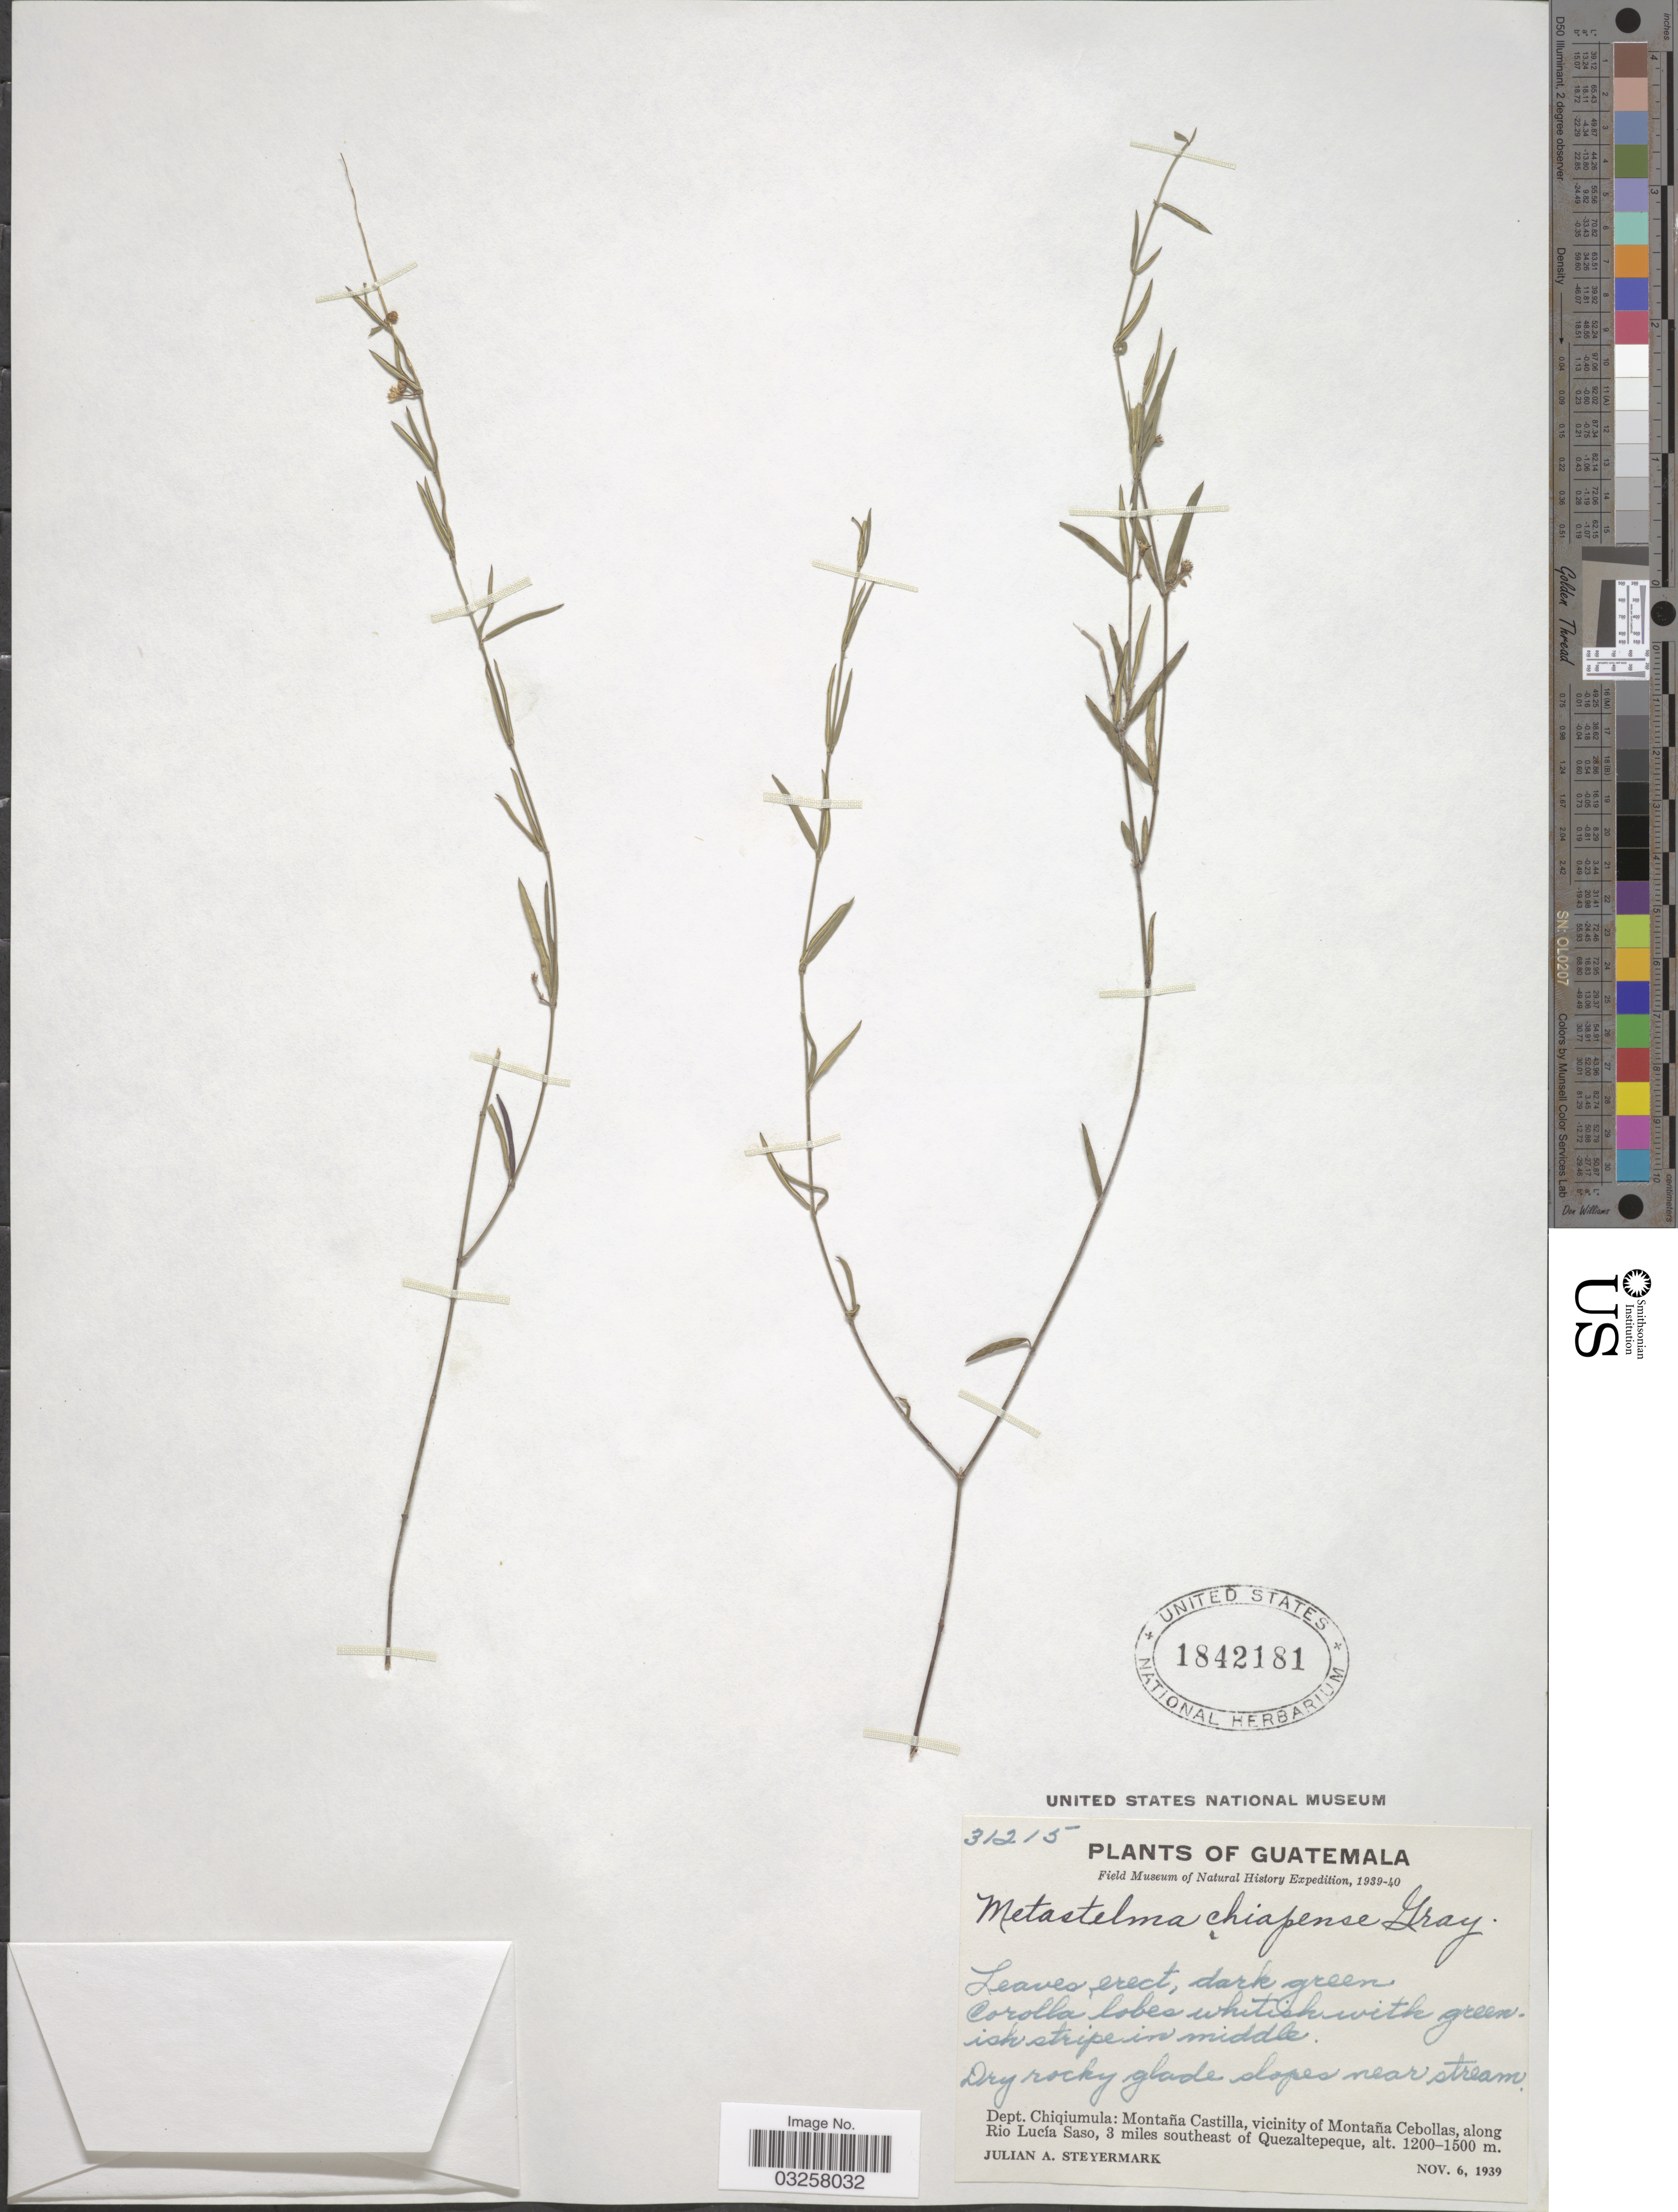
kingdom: Plantae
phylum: Tracheophyta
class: Magnoliopsida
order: Gentianales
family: Apocynaceae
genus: Metastelma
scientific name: Metastelma arizonicum subsp. chiapense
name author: (A. Gray) Liede & Meve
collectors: J. Steyermark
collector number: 31215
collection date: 1939-11-06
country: Guatemala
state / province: Chiquimula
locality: Dept. Chiquimula: Montaña Castilla, vicinity of Montaña Cebollas, along Rio Lucía Saso, 3 miles southeast of Quezaltepeque.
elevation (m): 1200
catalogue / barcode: US 1842181